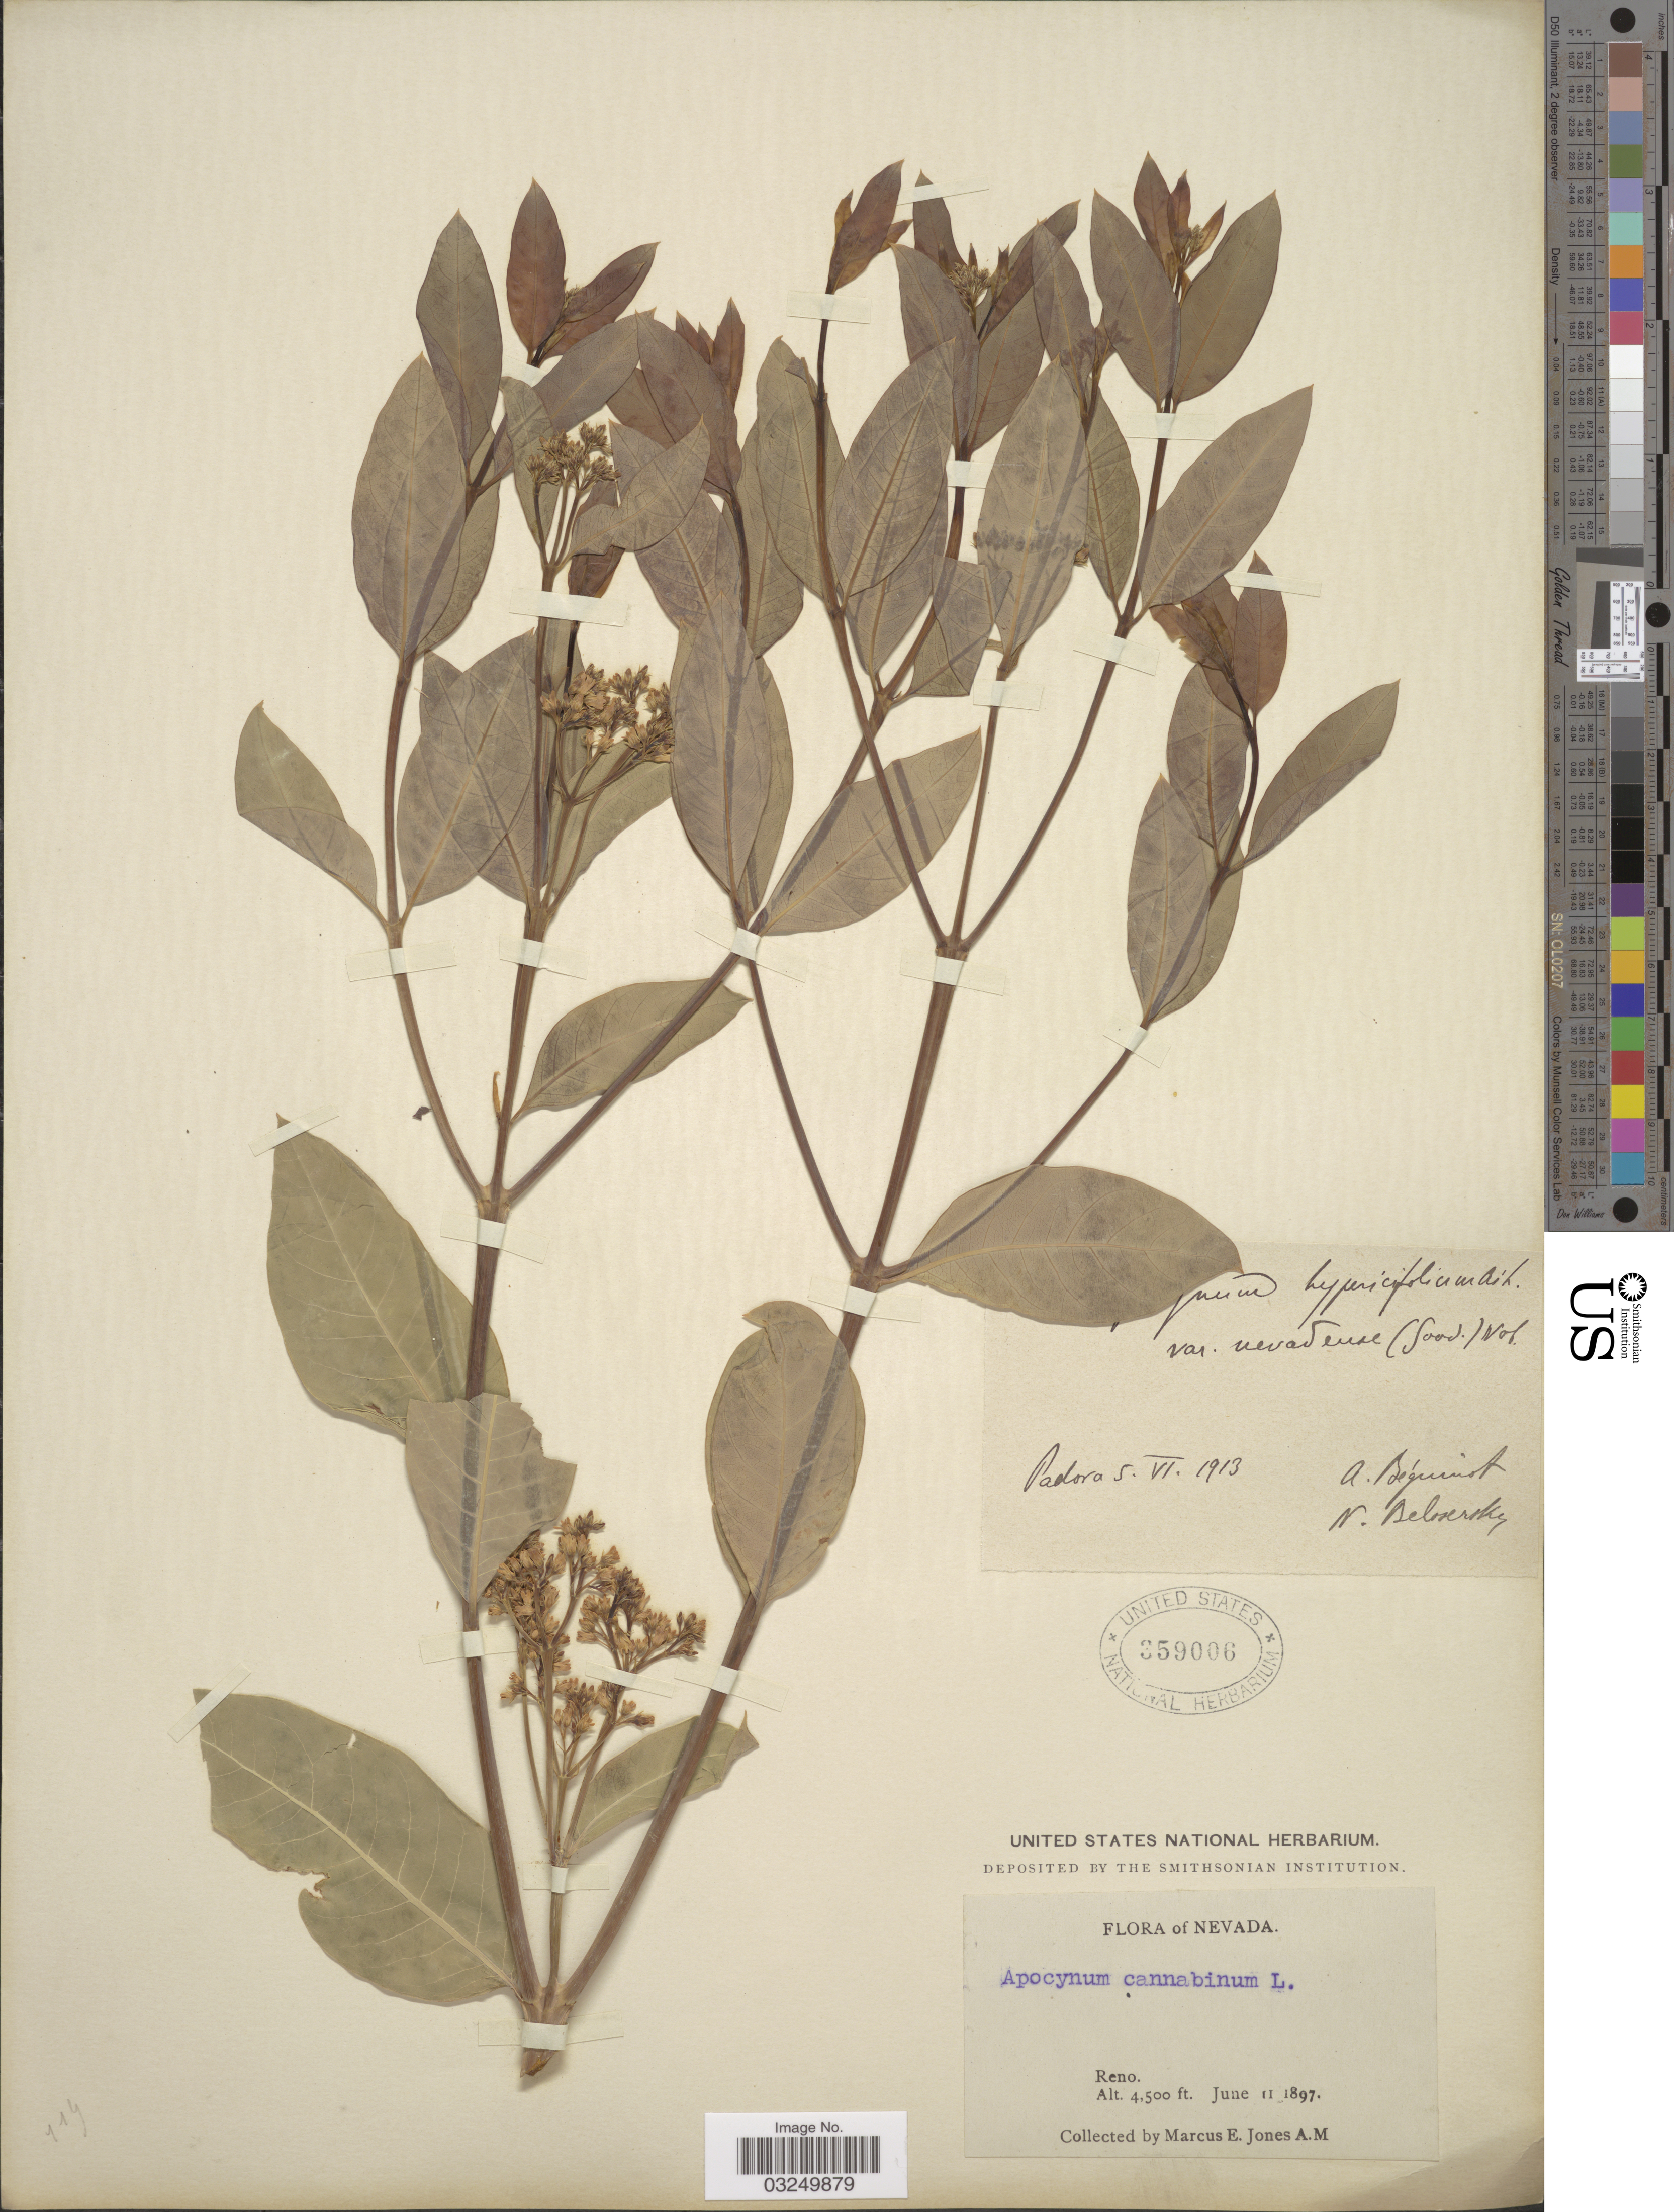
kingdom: Plantae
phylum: Tracheophyta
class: Magnoliopsida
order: Gentianales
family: Apocynaceae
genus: Apocynum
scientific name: Apocynum cannabinum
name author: L.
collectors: M. E. Jones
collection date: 1897-06-11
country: United States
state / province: Nevada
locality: Reno.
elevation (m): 1372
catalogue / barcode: US 359006